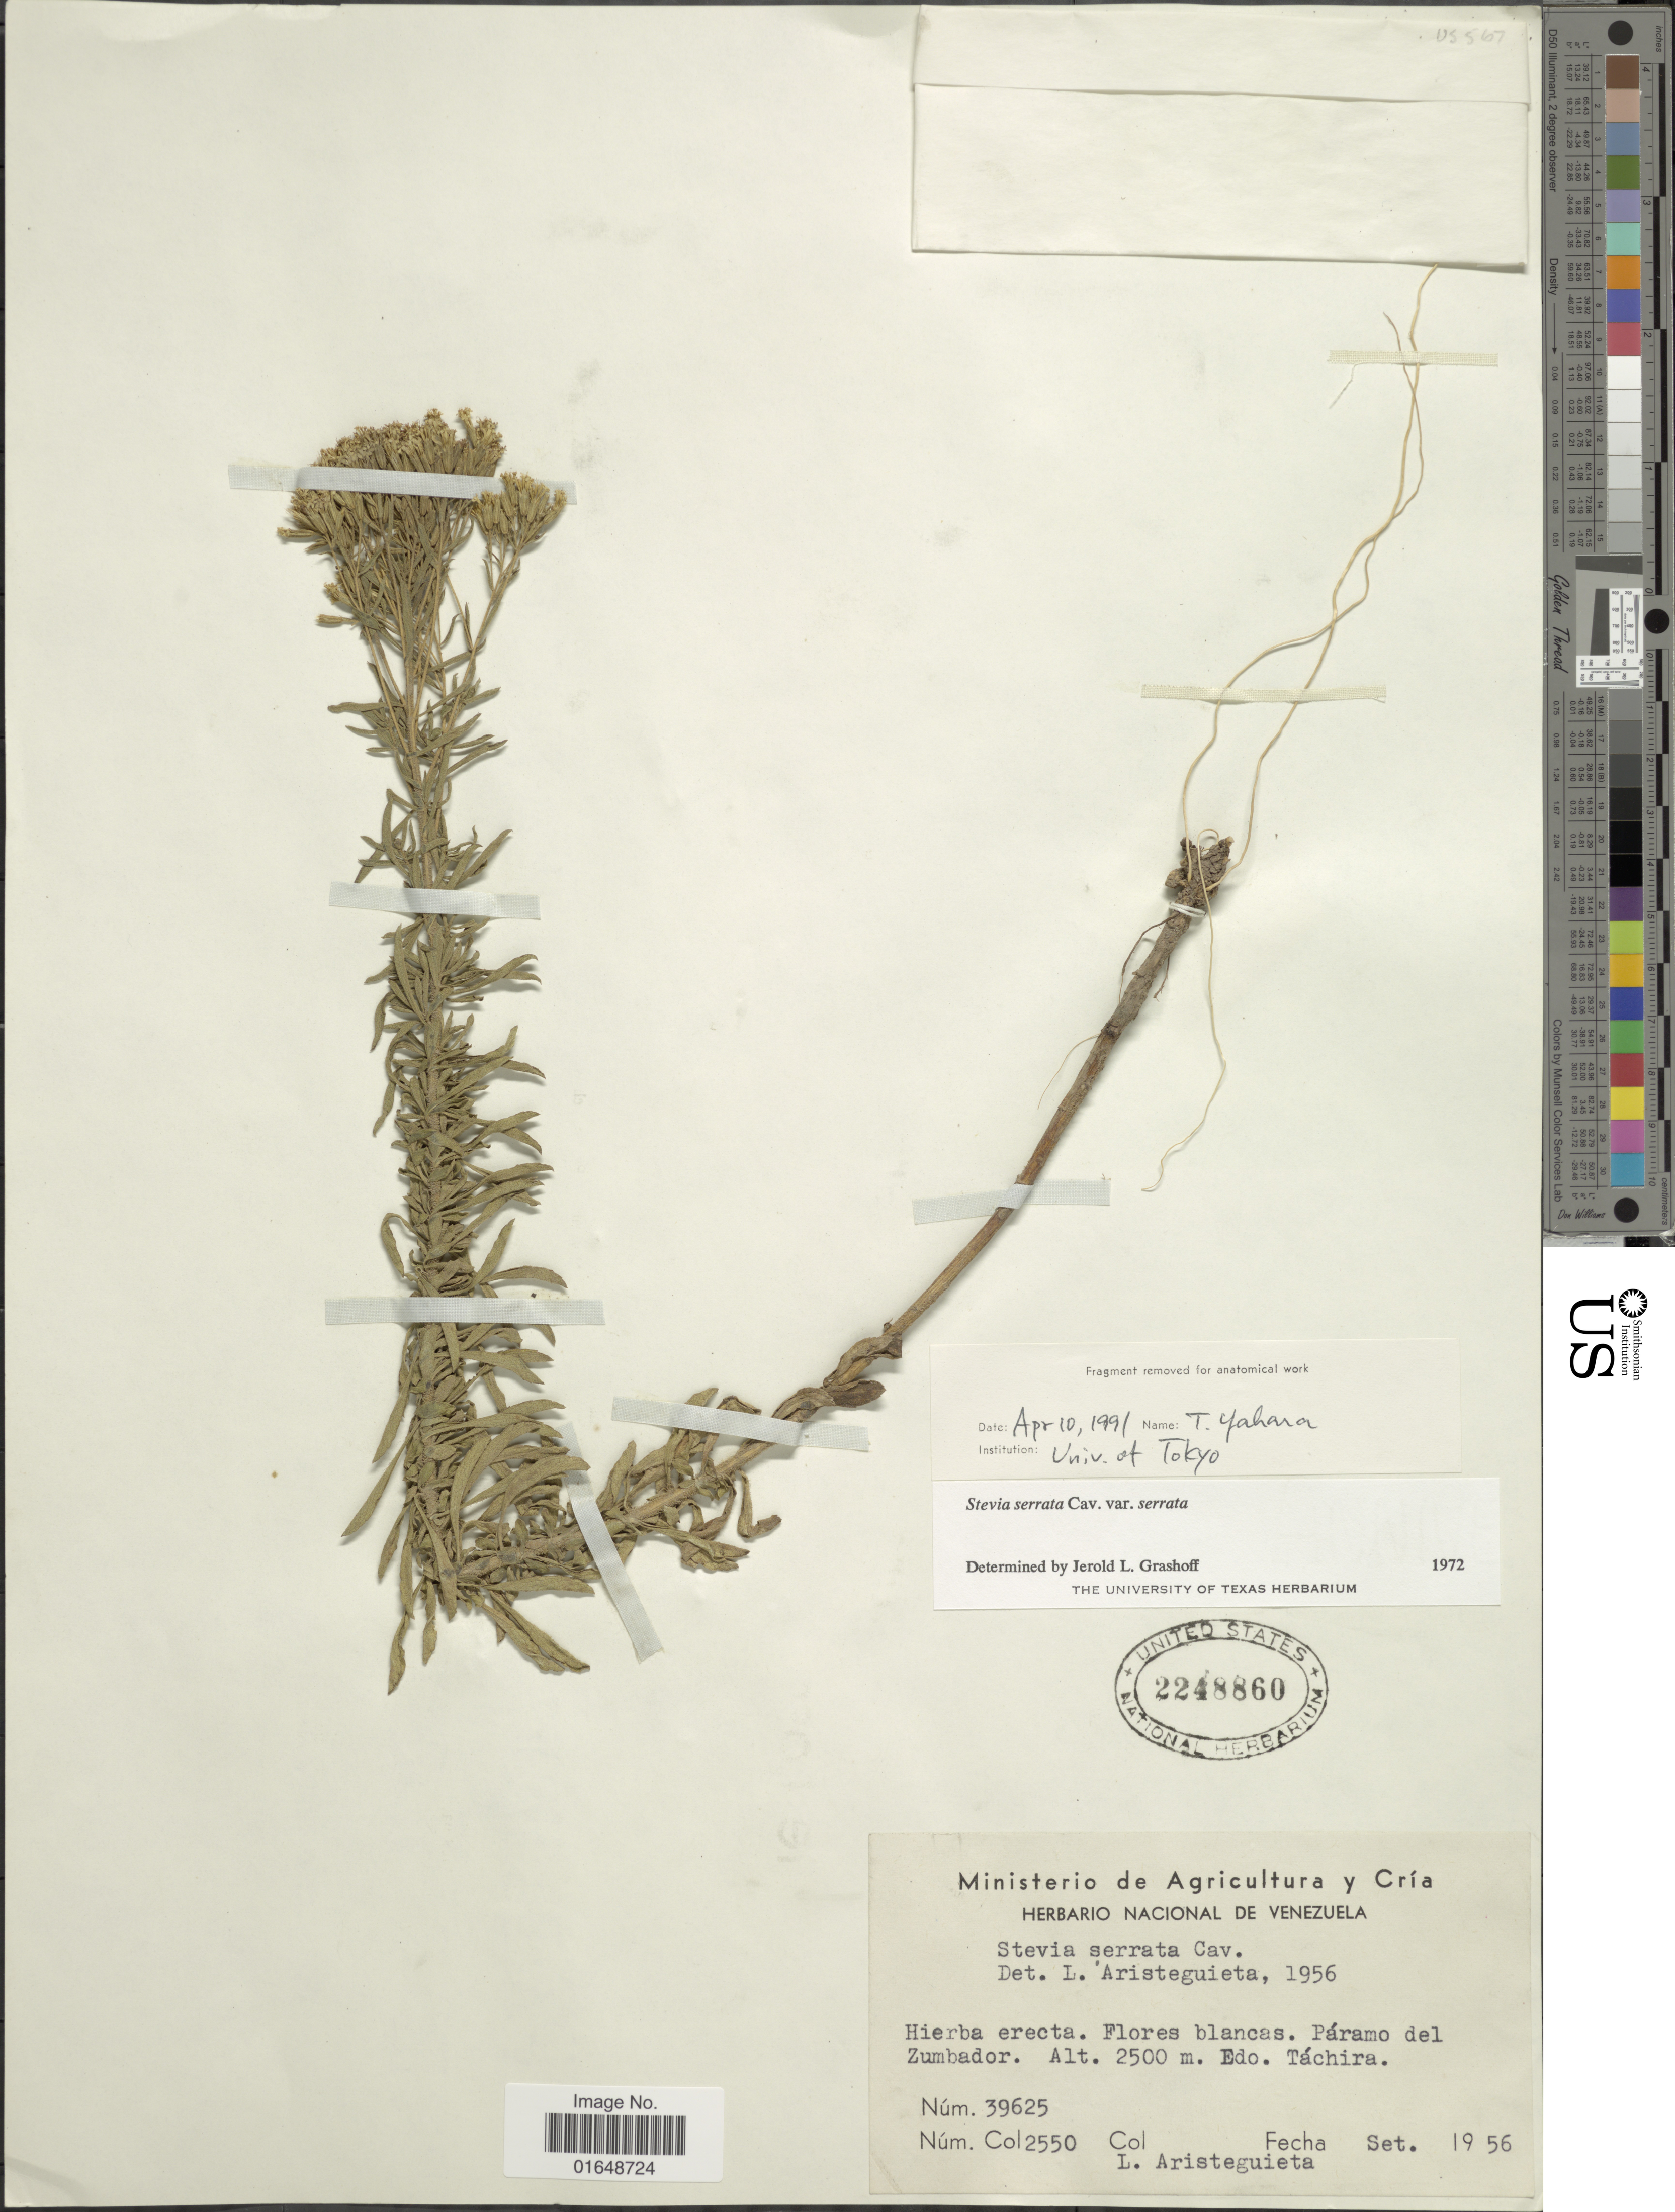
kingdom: Plantae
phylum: Tracheophyta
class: Magnoliopsida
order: Asterales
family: Asteraceae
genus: Stevia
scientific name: Stevia serrata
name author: Cav.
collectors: L. Aristeguieta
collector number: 2550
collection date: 1956-09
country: Venezuela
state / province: Tachira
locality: Páramo del Zumbador. Edo. Táchira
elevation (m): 2500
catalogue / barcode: US 2248860